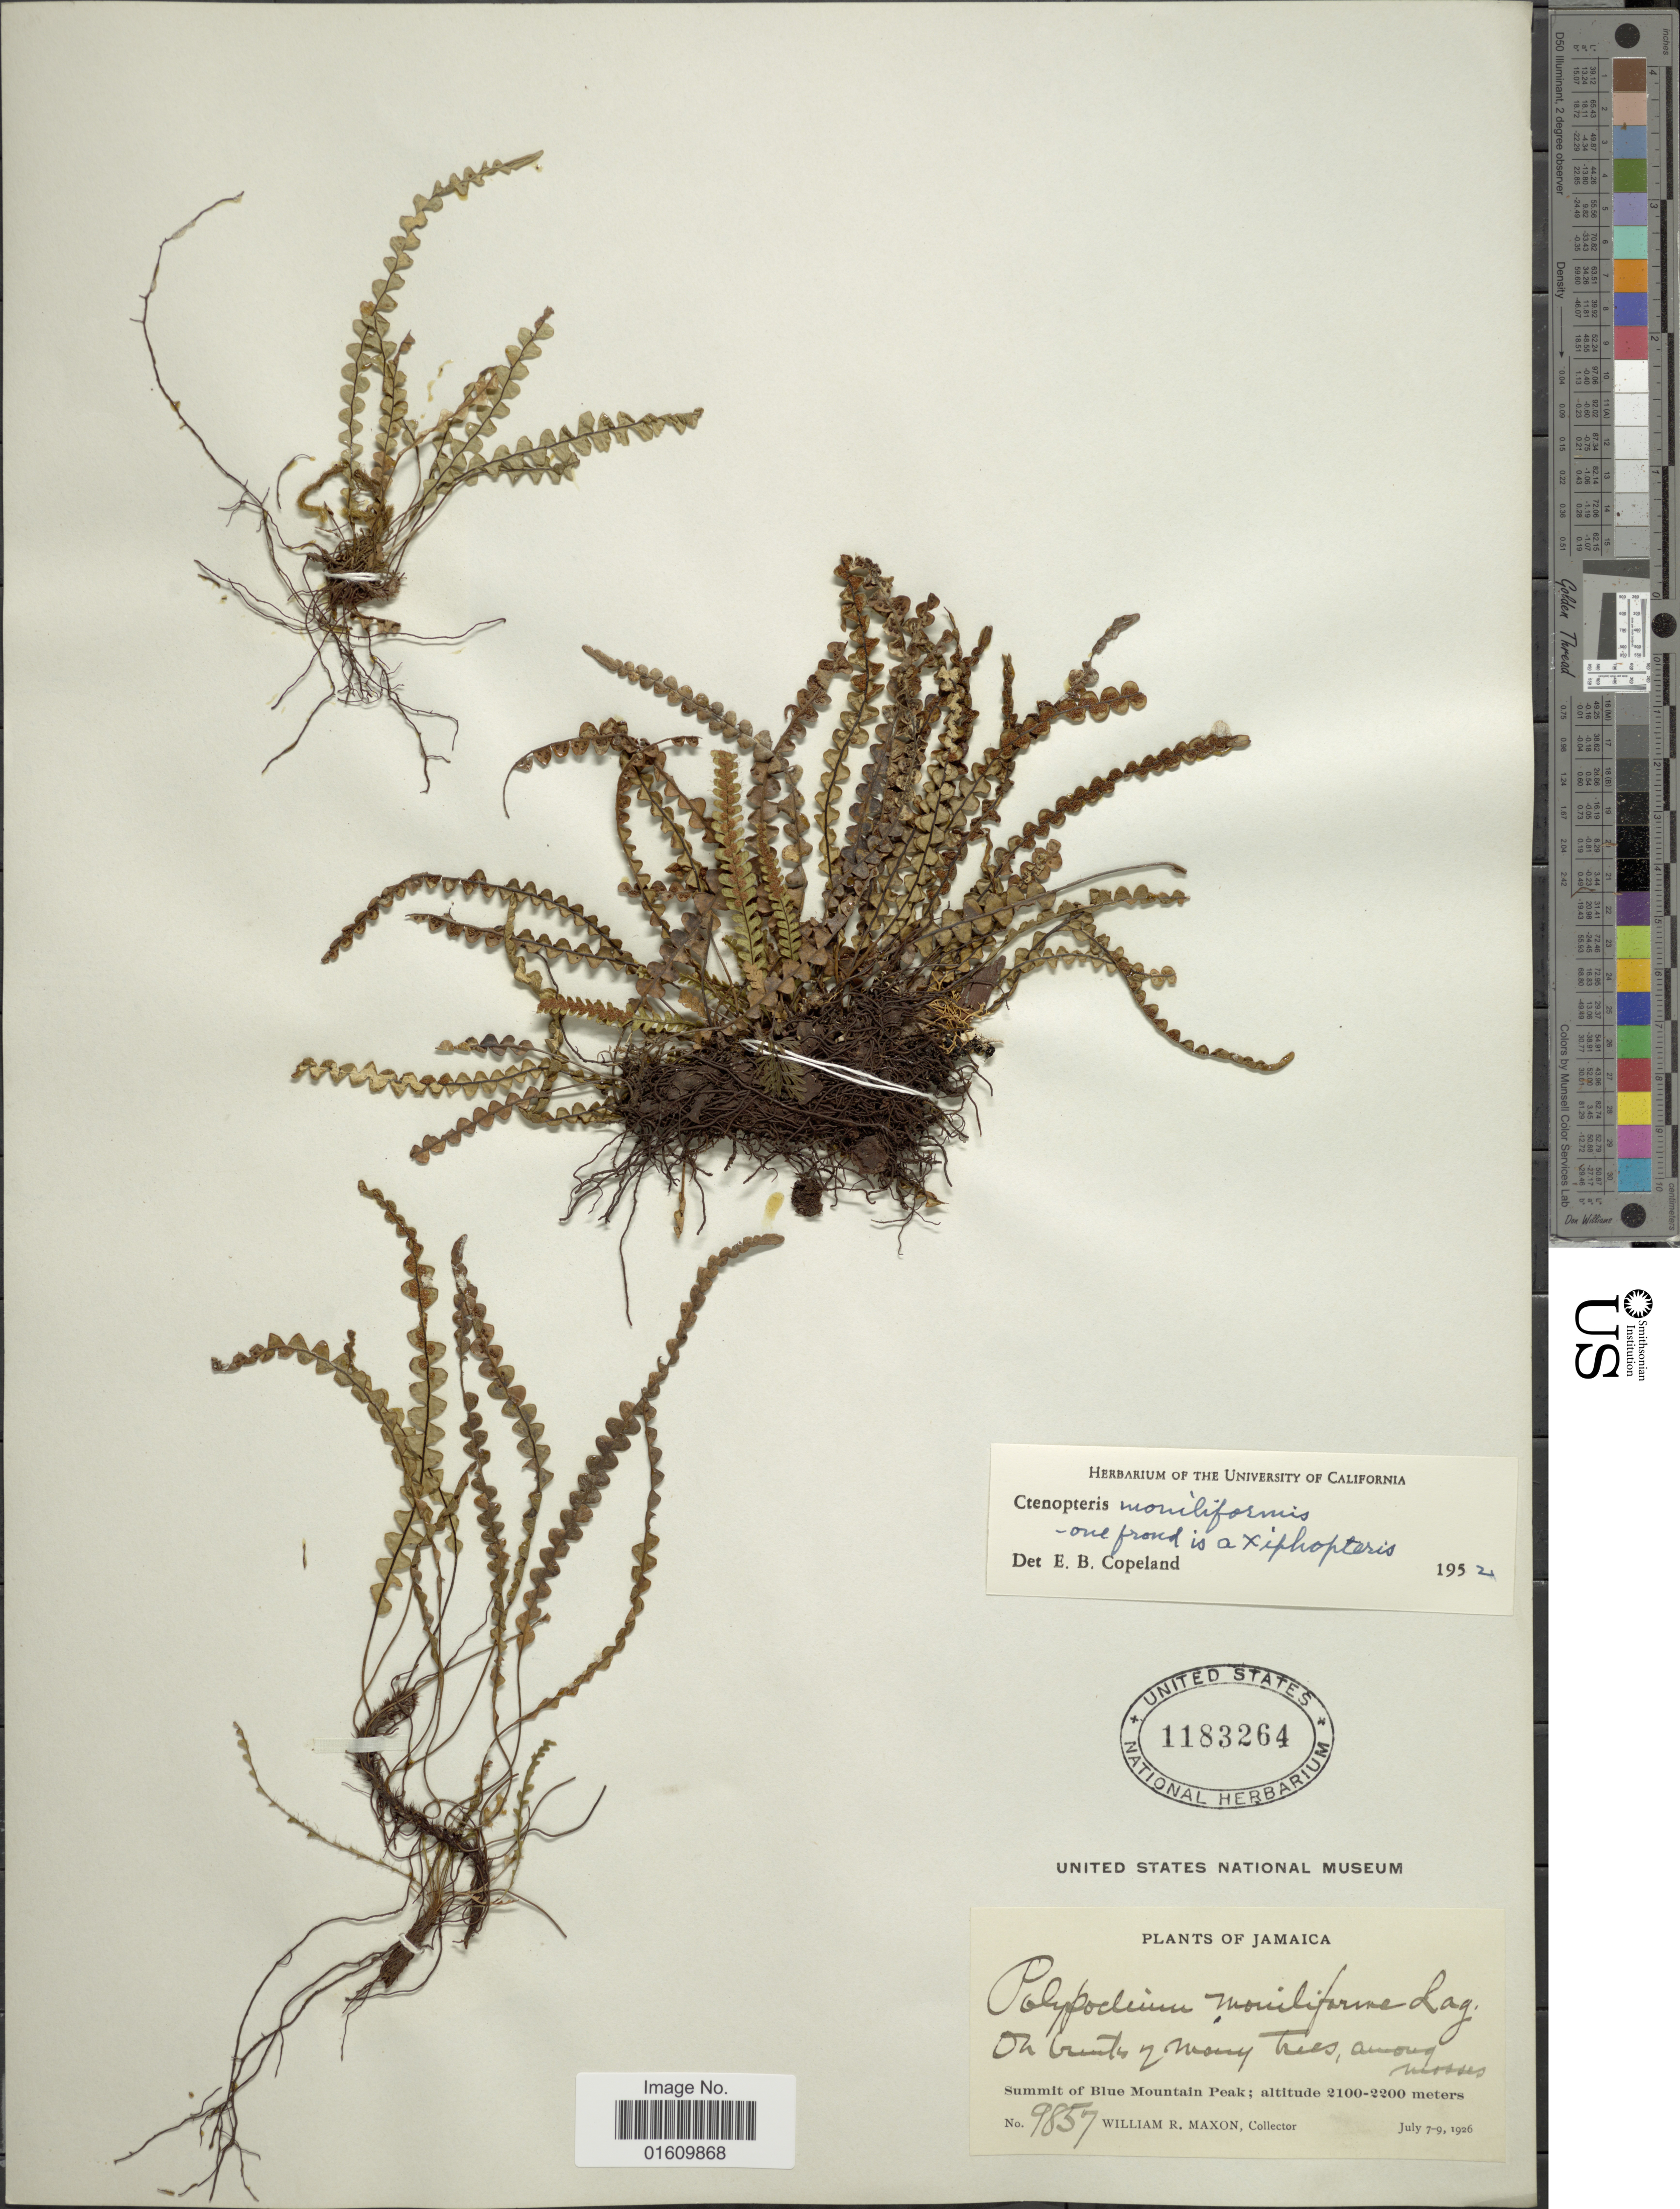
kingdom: Plantae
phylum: Tracheophyta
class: Polypodiopsida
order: Polypodiales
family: Polypodiaceae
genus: Melpomene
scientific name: Melpomene moniliformis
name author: (Lag. ex Sw.) A.R. Sm. & R.C. Moran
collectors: W. R. Maxon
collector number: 9857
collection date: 1926-07-07/1926-07-09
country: Jamaica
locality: Summit of Blue Mountain Peak.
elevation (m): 2100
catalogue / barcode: US 1183264